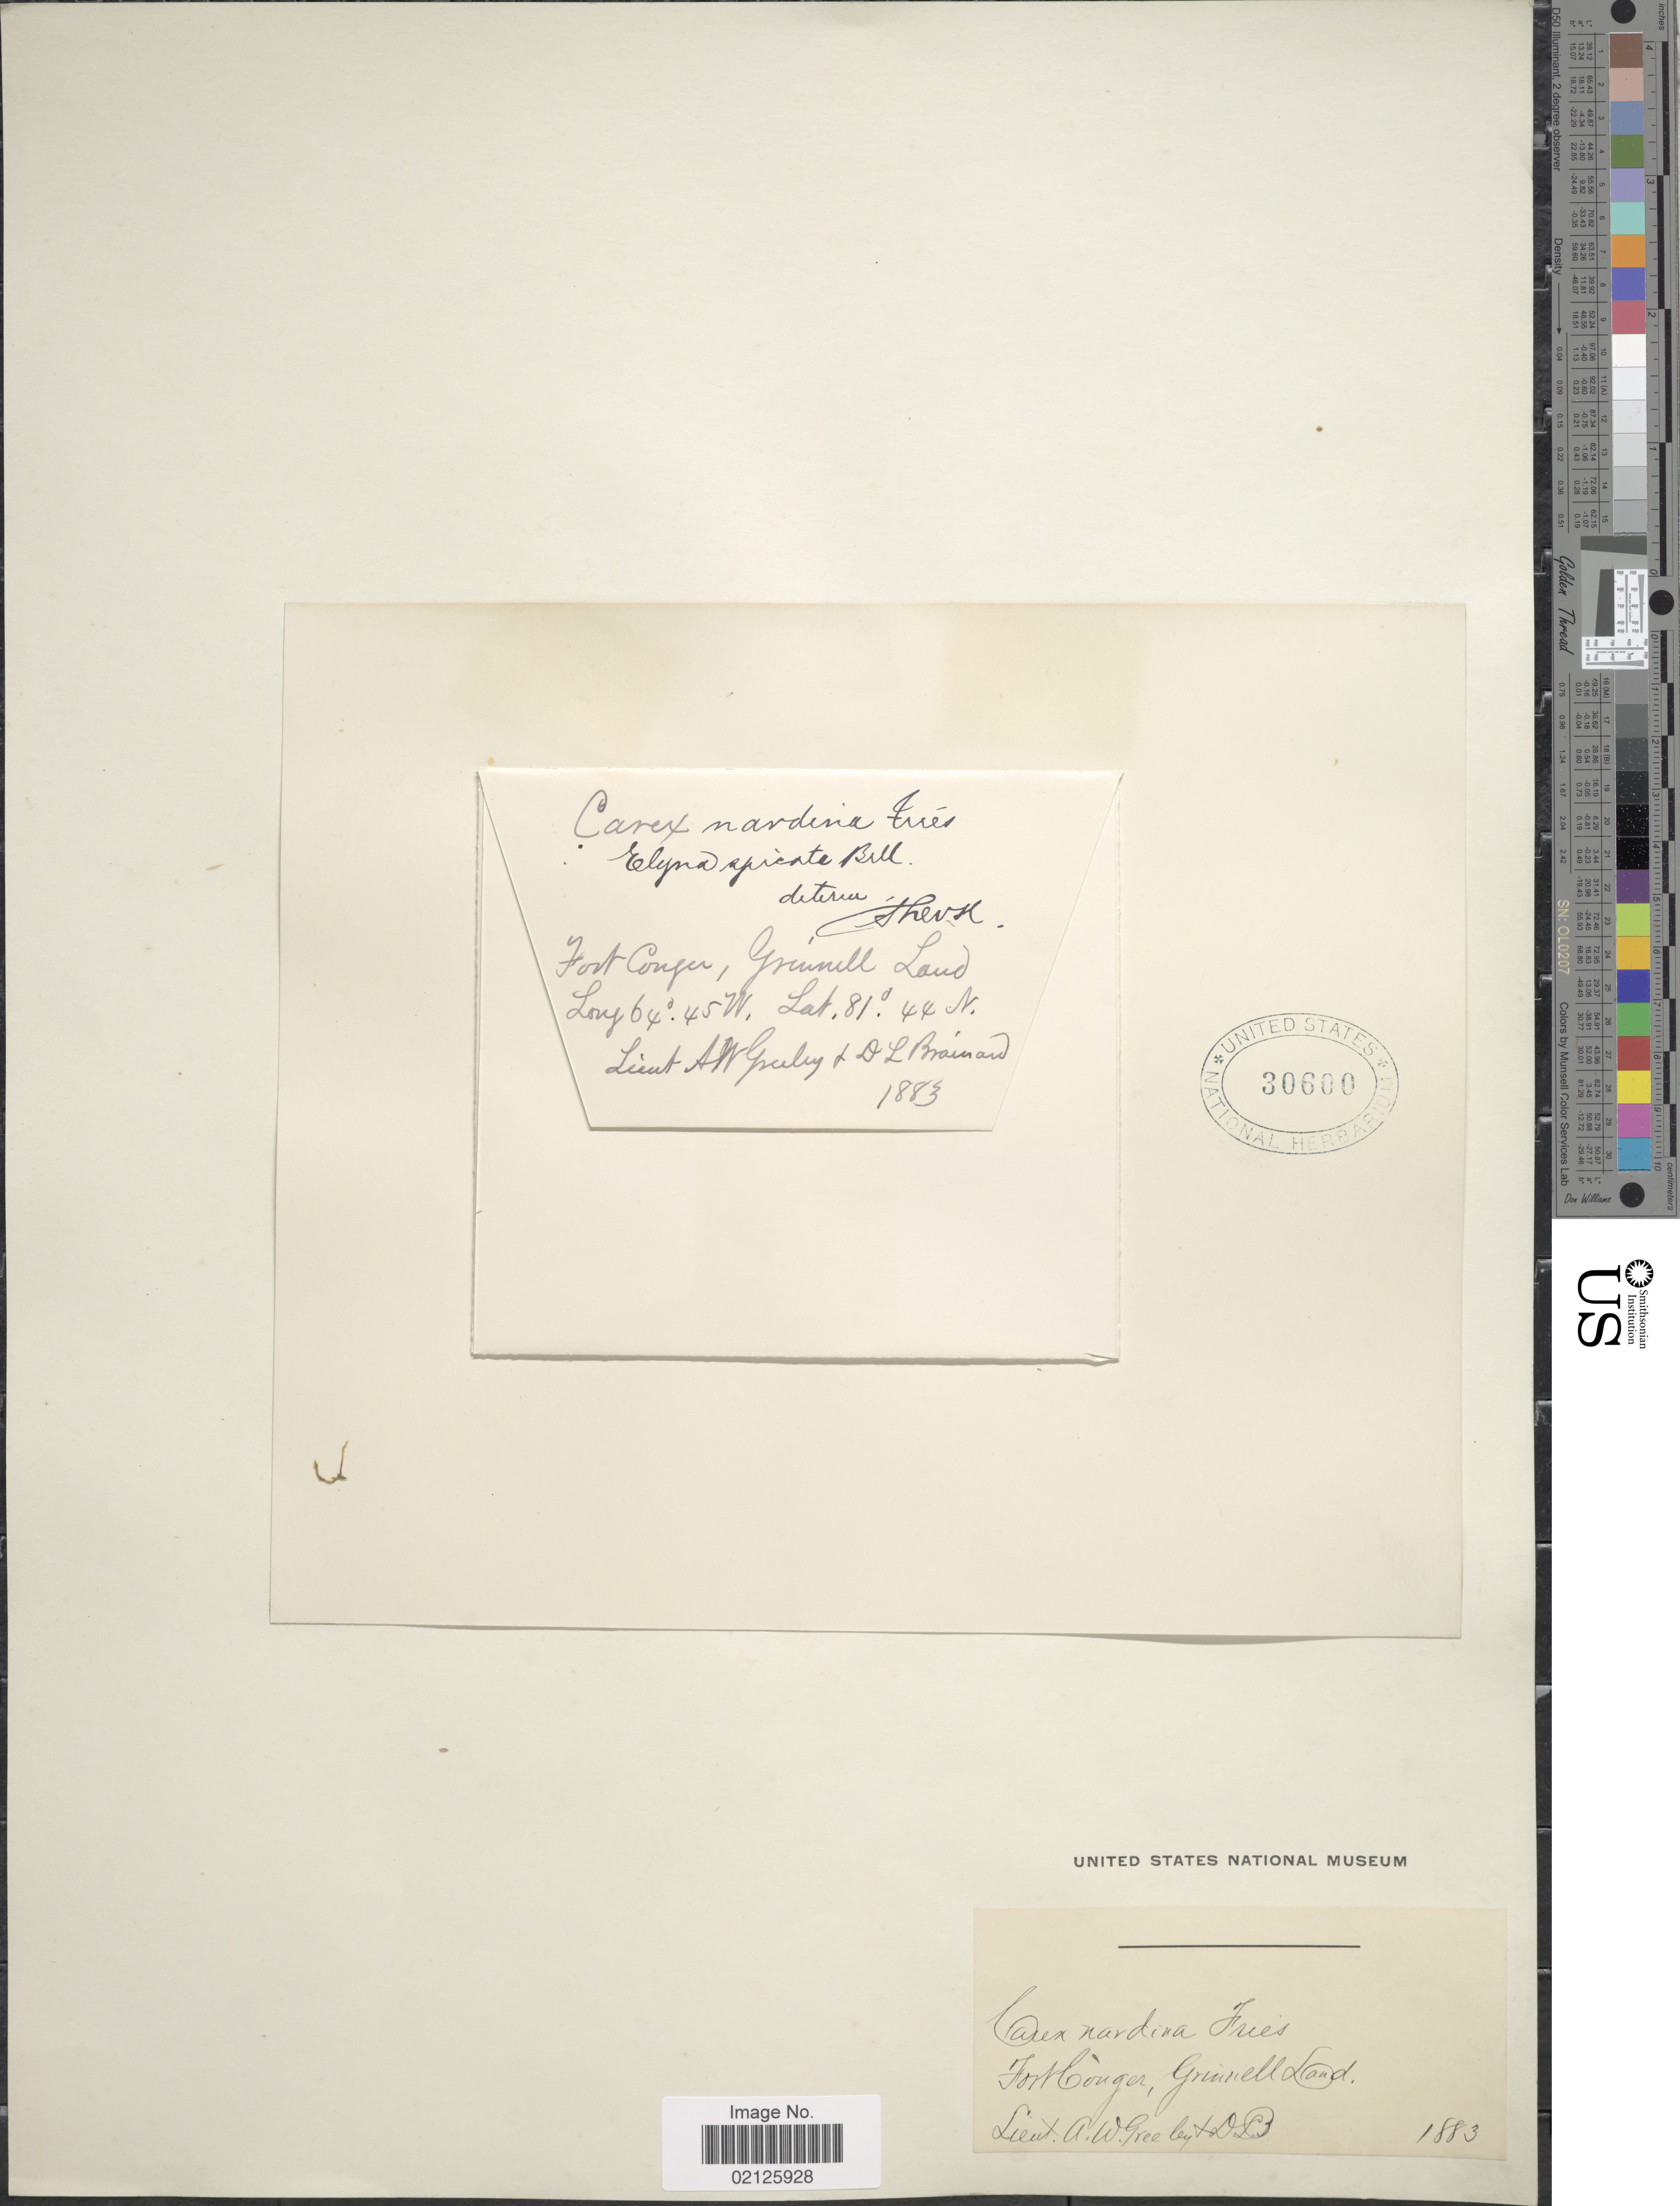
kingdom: Plantae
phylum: Tracheophyta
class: Liliopsida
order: Poales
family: Cyperaceae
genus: Carex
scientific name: Carex nardina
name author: (Hornem.) Fr.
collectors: A. Greeley & D. Brainard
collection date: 1883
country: Canada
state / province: Nunavut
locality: Fort Conger, Grinnell Land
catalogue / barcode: US 30600